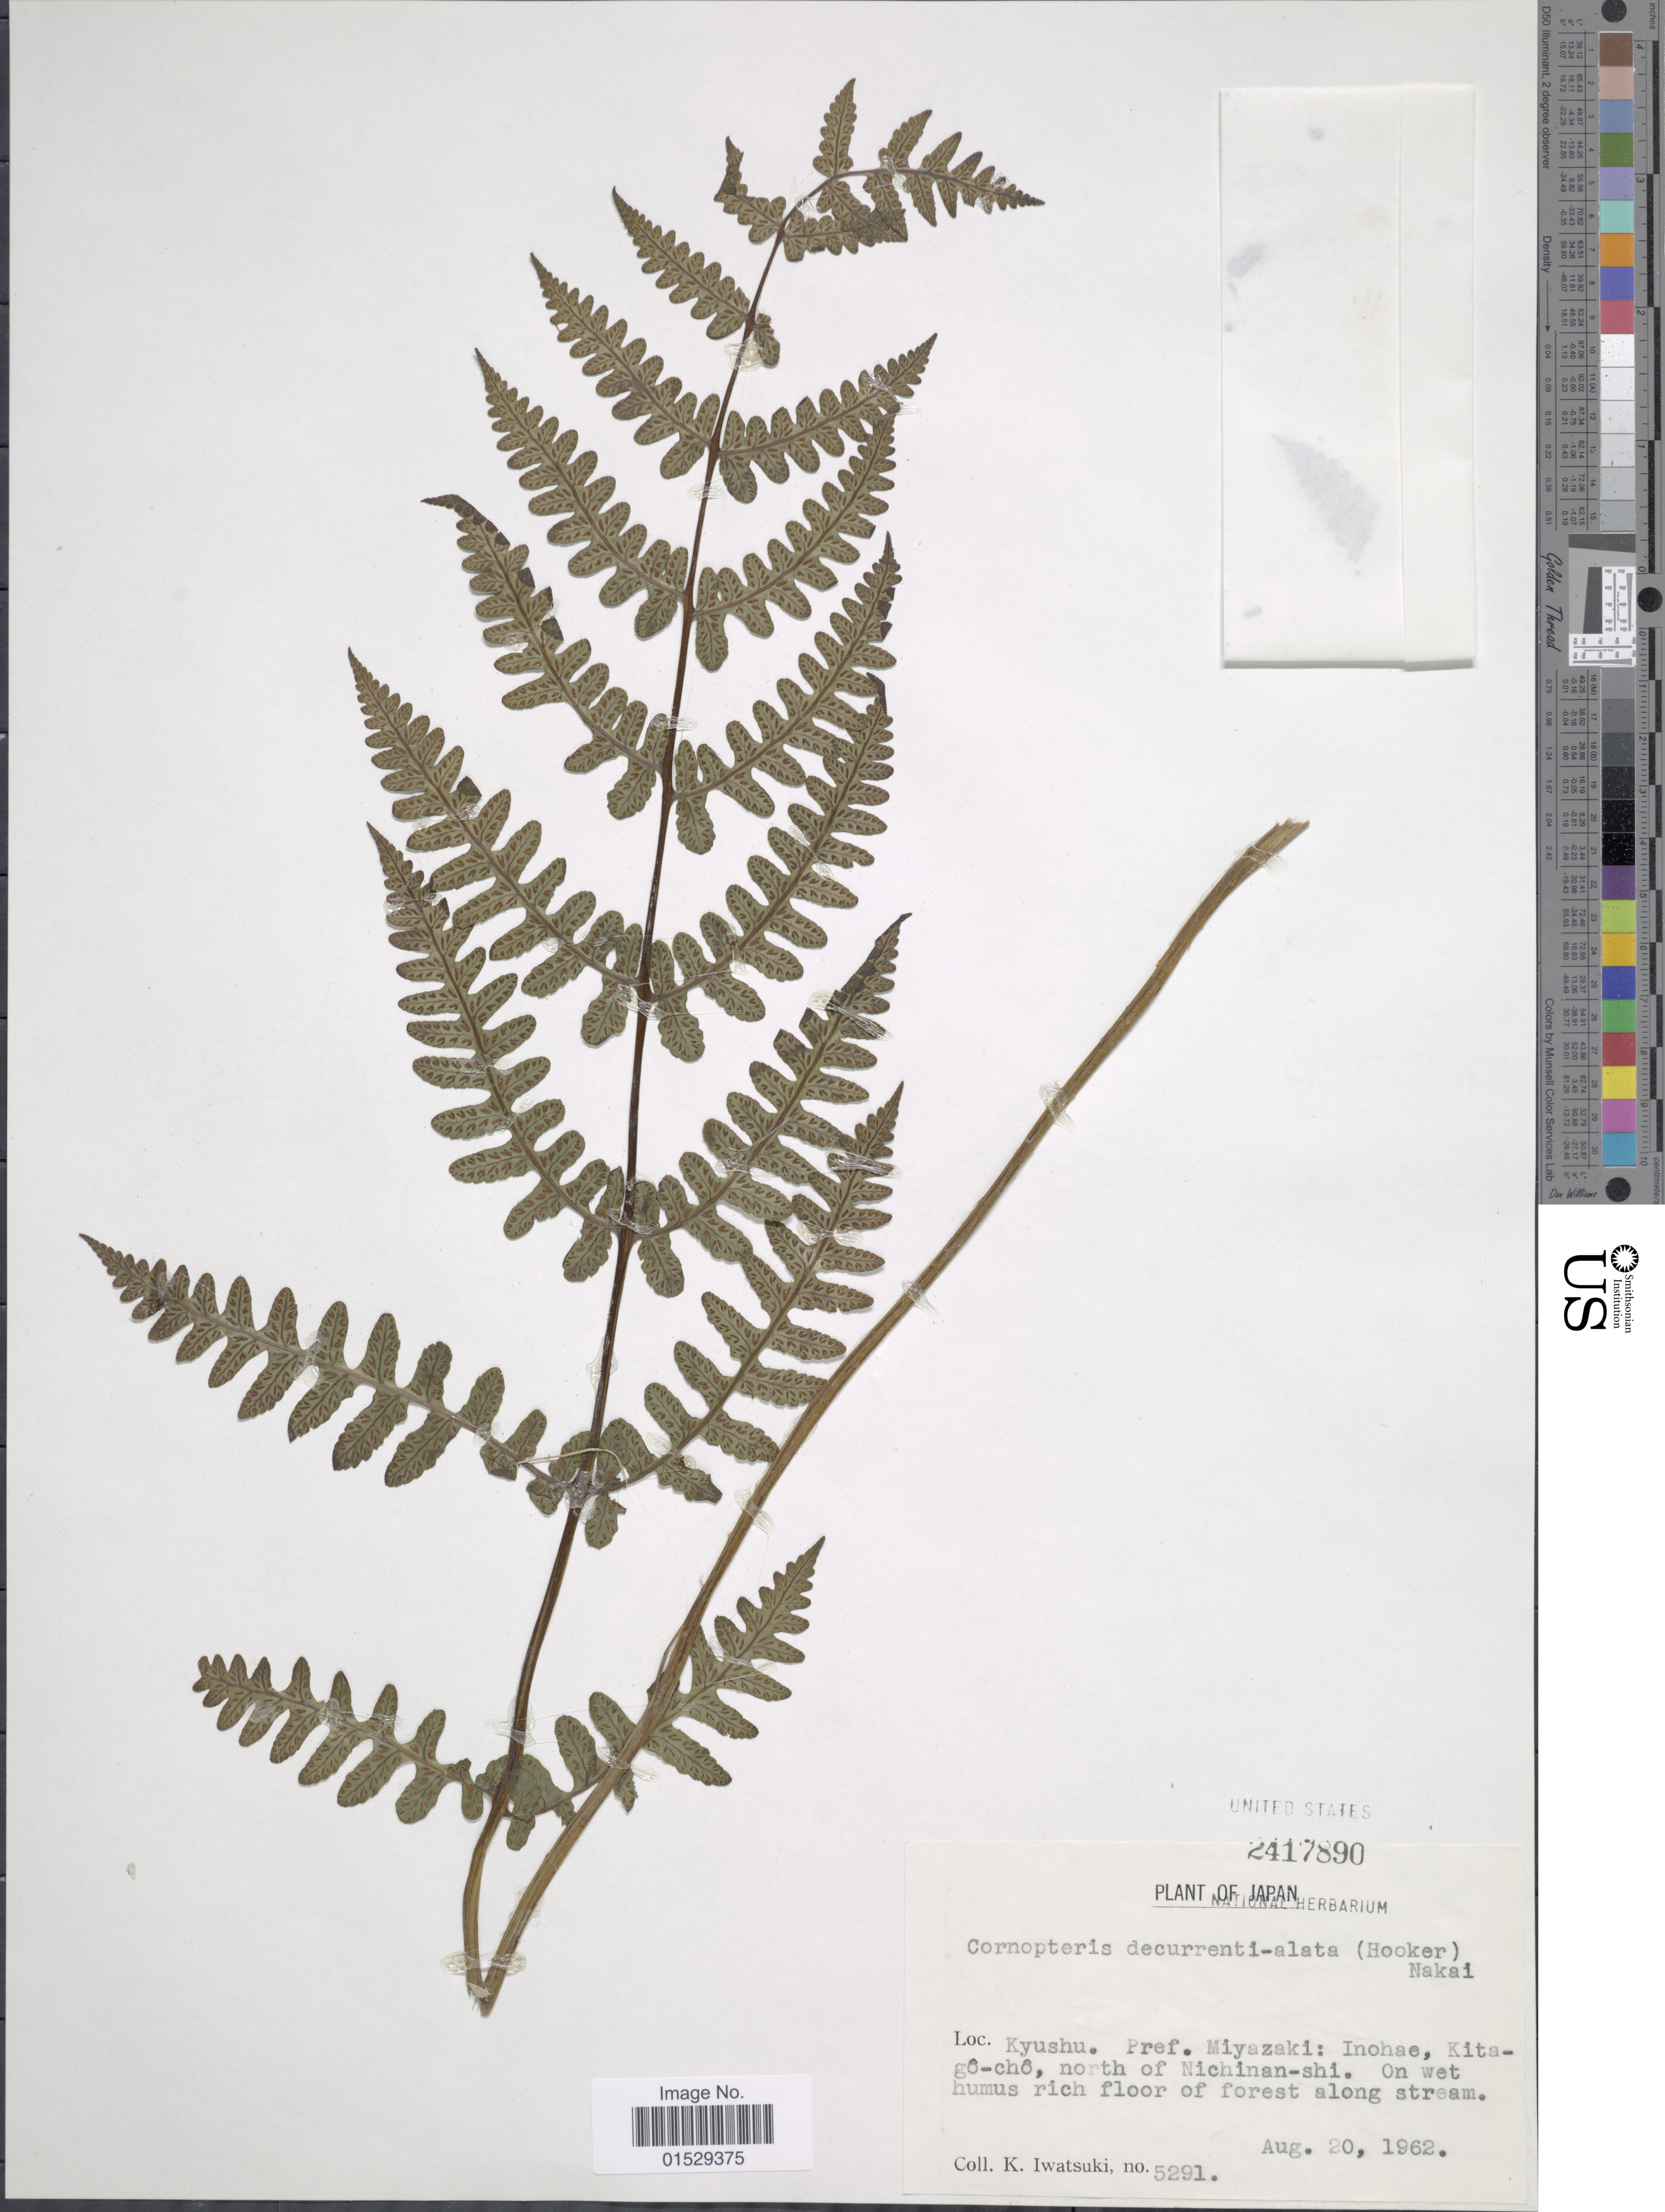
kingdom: Plantae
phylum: Tracheophyta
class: Polypodiopsida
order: Polypodiales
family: Athyriaceae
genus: Cornopteris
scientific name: Cornopteris decurrentialata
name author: (Hook.) Nakai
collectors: K. Iwatsuki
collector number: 5291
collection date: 1962-08-20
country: Japan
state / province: Miyazaki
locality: Kyushu. Pref. Miyazaki: Inohae, Kitago-cho, north of Nichinan-shi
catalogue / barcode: US 2417890